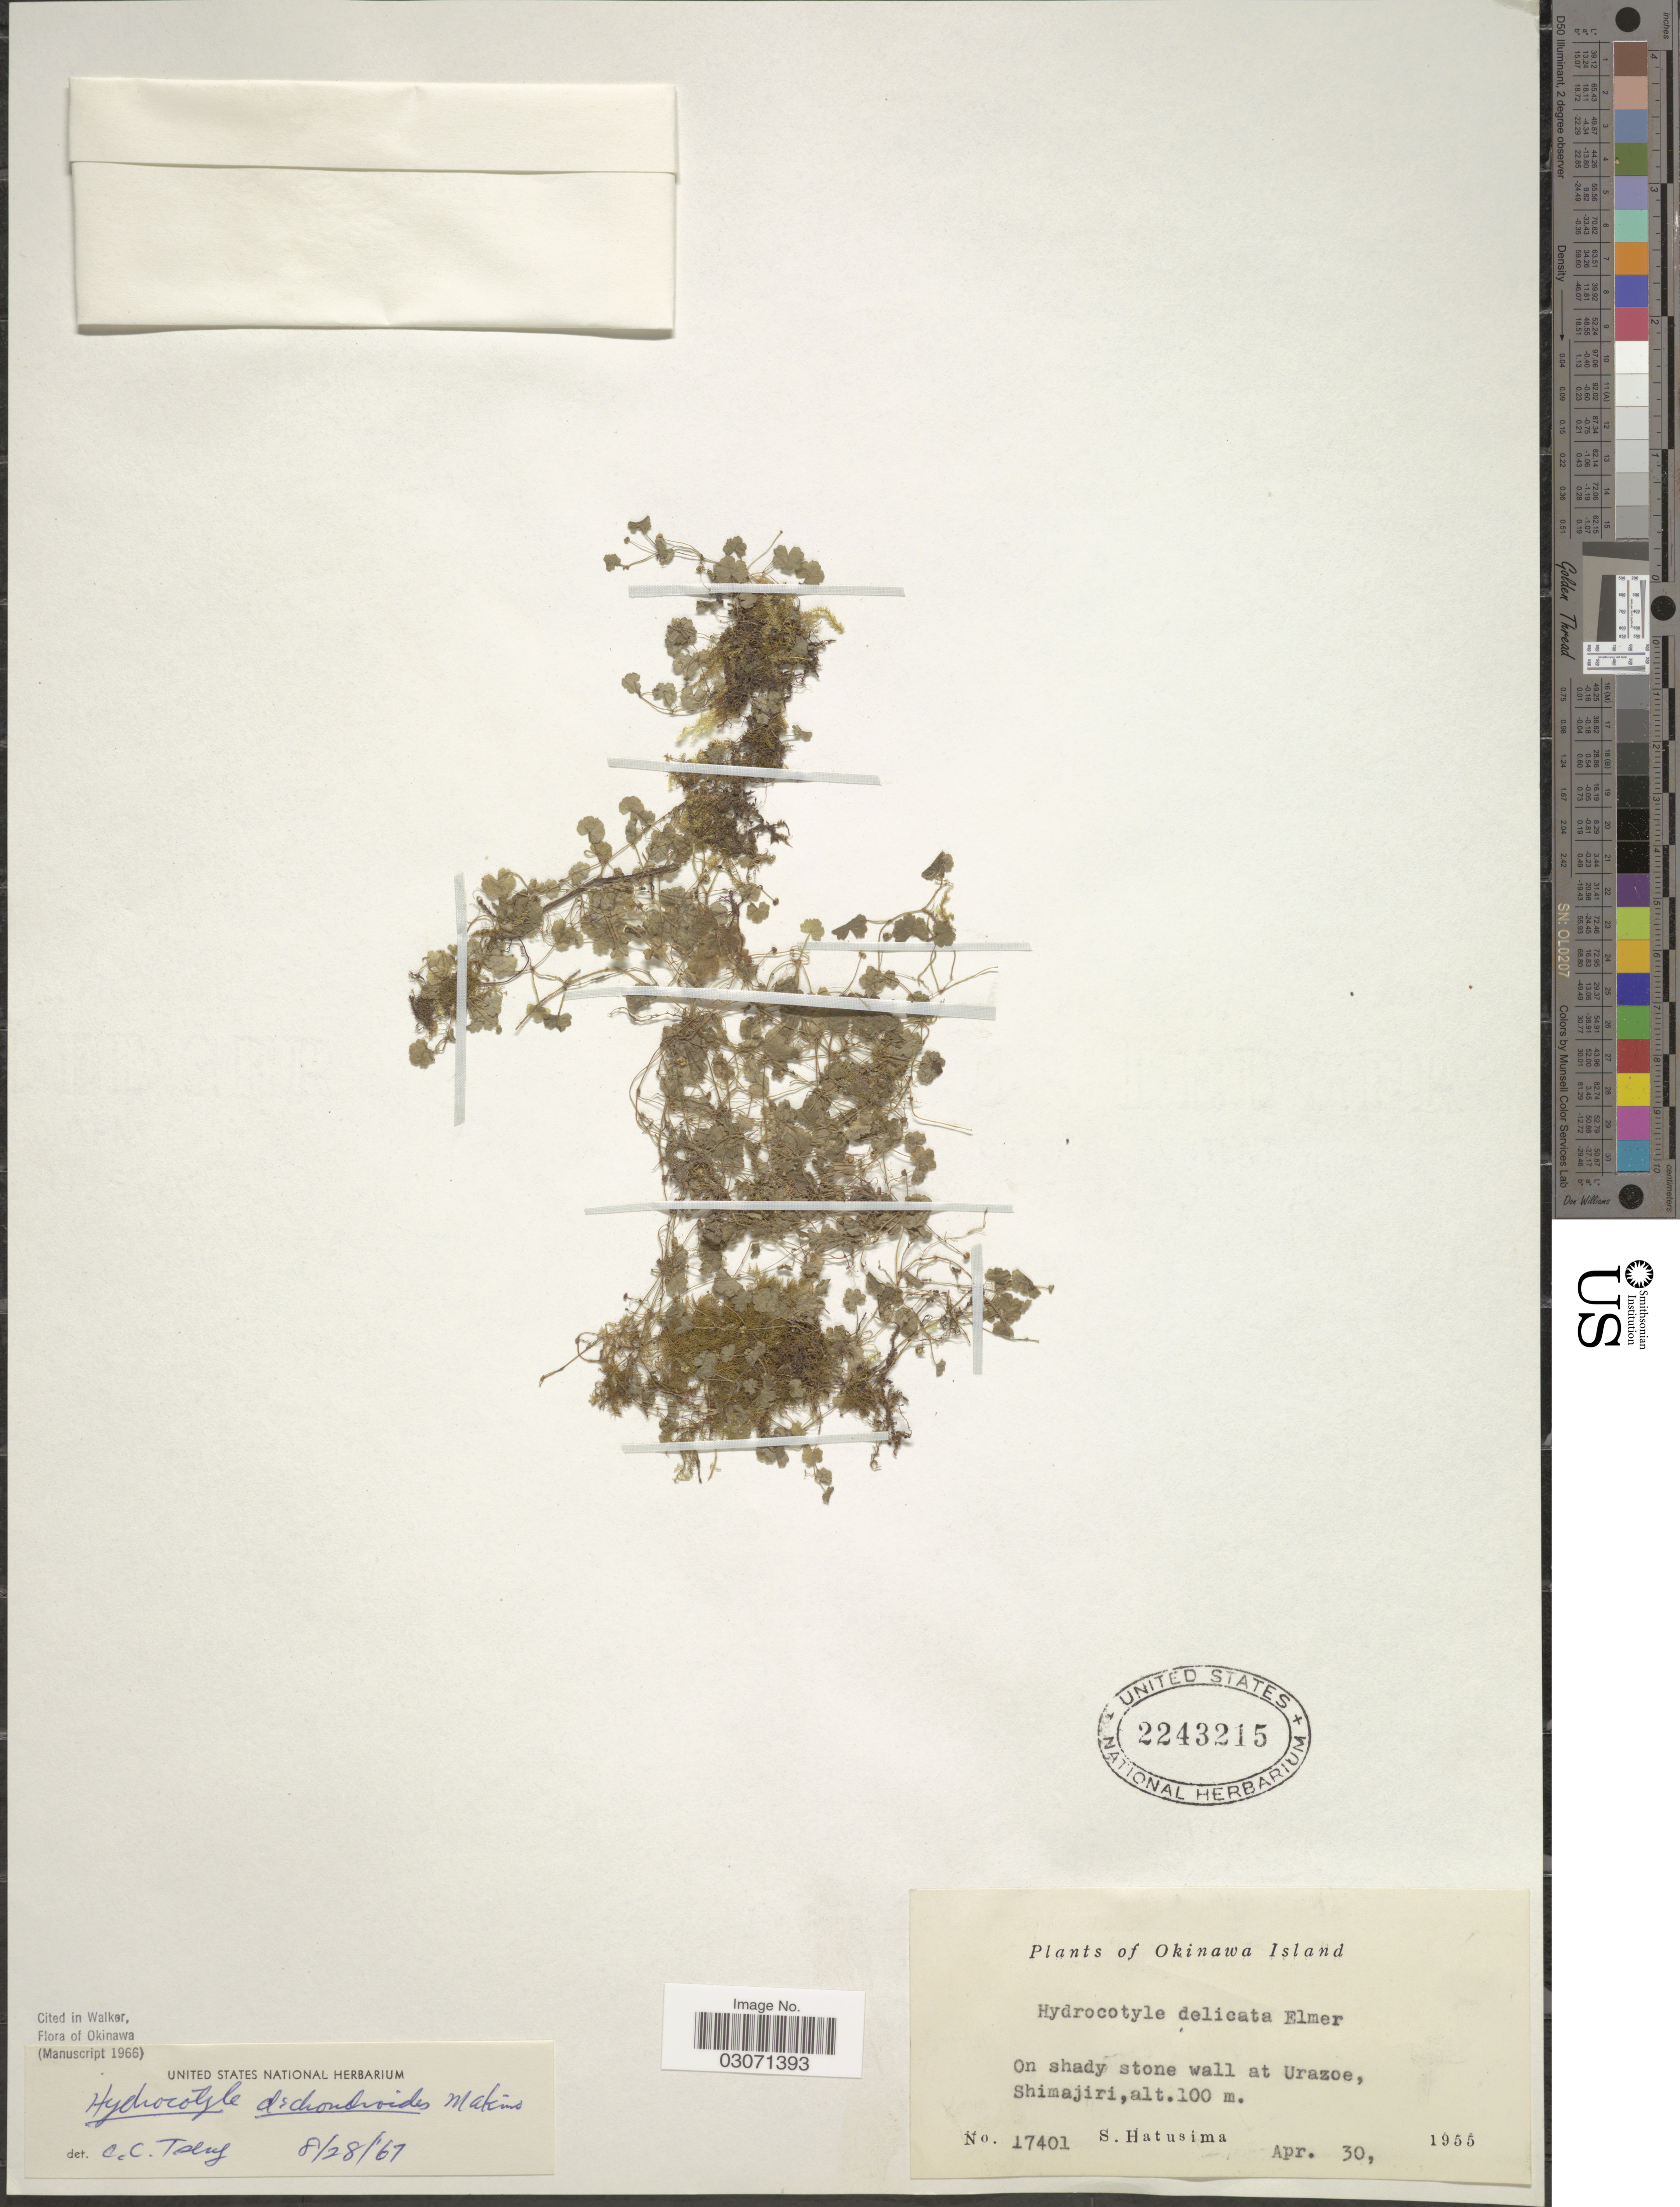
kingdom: Plantae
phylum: Tracheophyta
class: Magnoliopsida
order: Apiales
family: Araliaceae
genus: Hydrocotyle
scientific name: Hydrocotyle dichondroides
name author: Makino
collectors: S. Hatusima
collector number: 17401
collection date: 1955-04-30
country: Japan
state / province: Okinawa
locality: On shady stone wall at Urazoe, Shimajiri.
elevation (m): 100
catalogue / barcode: US 2243215